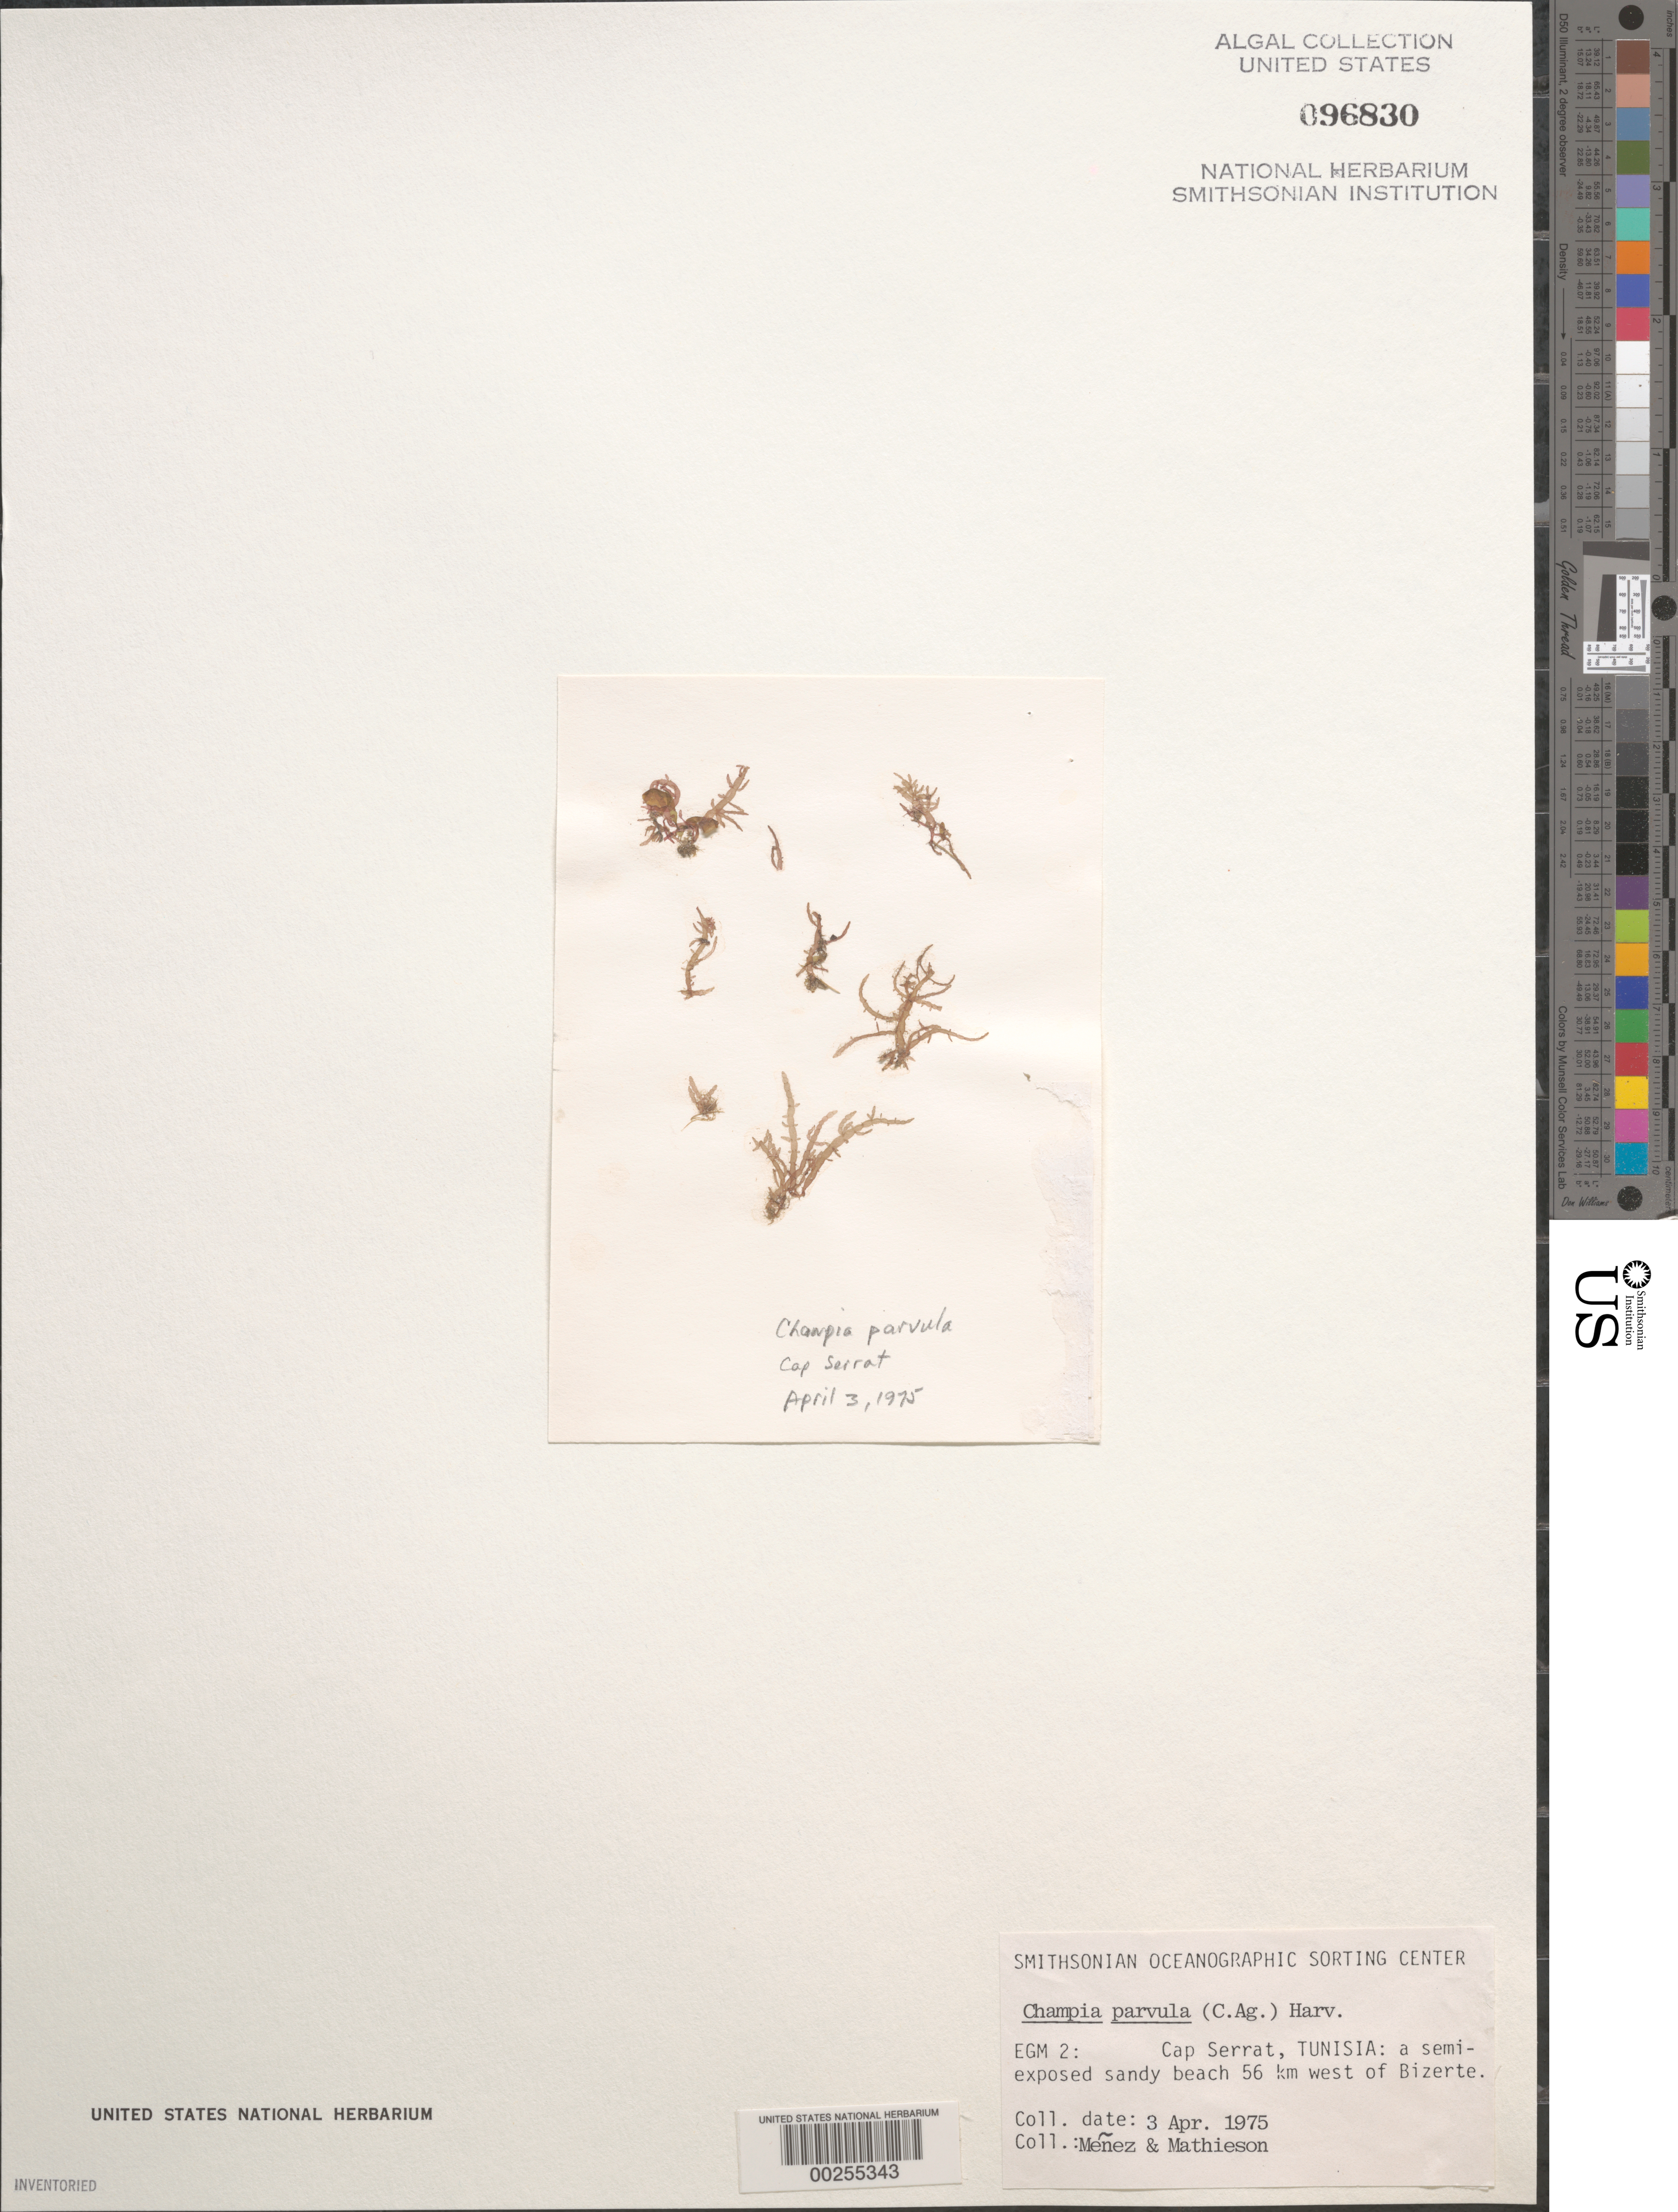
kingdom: Plantae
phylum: Rhodophyta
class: Florideophyceae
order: Rhodymeniales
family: Champiaceae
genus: Champia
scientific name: Champia parvula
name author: (C. Agardh) Harv.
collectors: Meñez & R. Mathieson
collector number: EGM 2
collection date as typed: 03 Apr 1975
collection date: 1975-04-03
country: Tunisia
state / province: Bizerte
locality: Cap serrat, 56 km west of bizerte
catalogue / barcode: US 96830